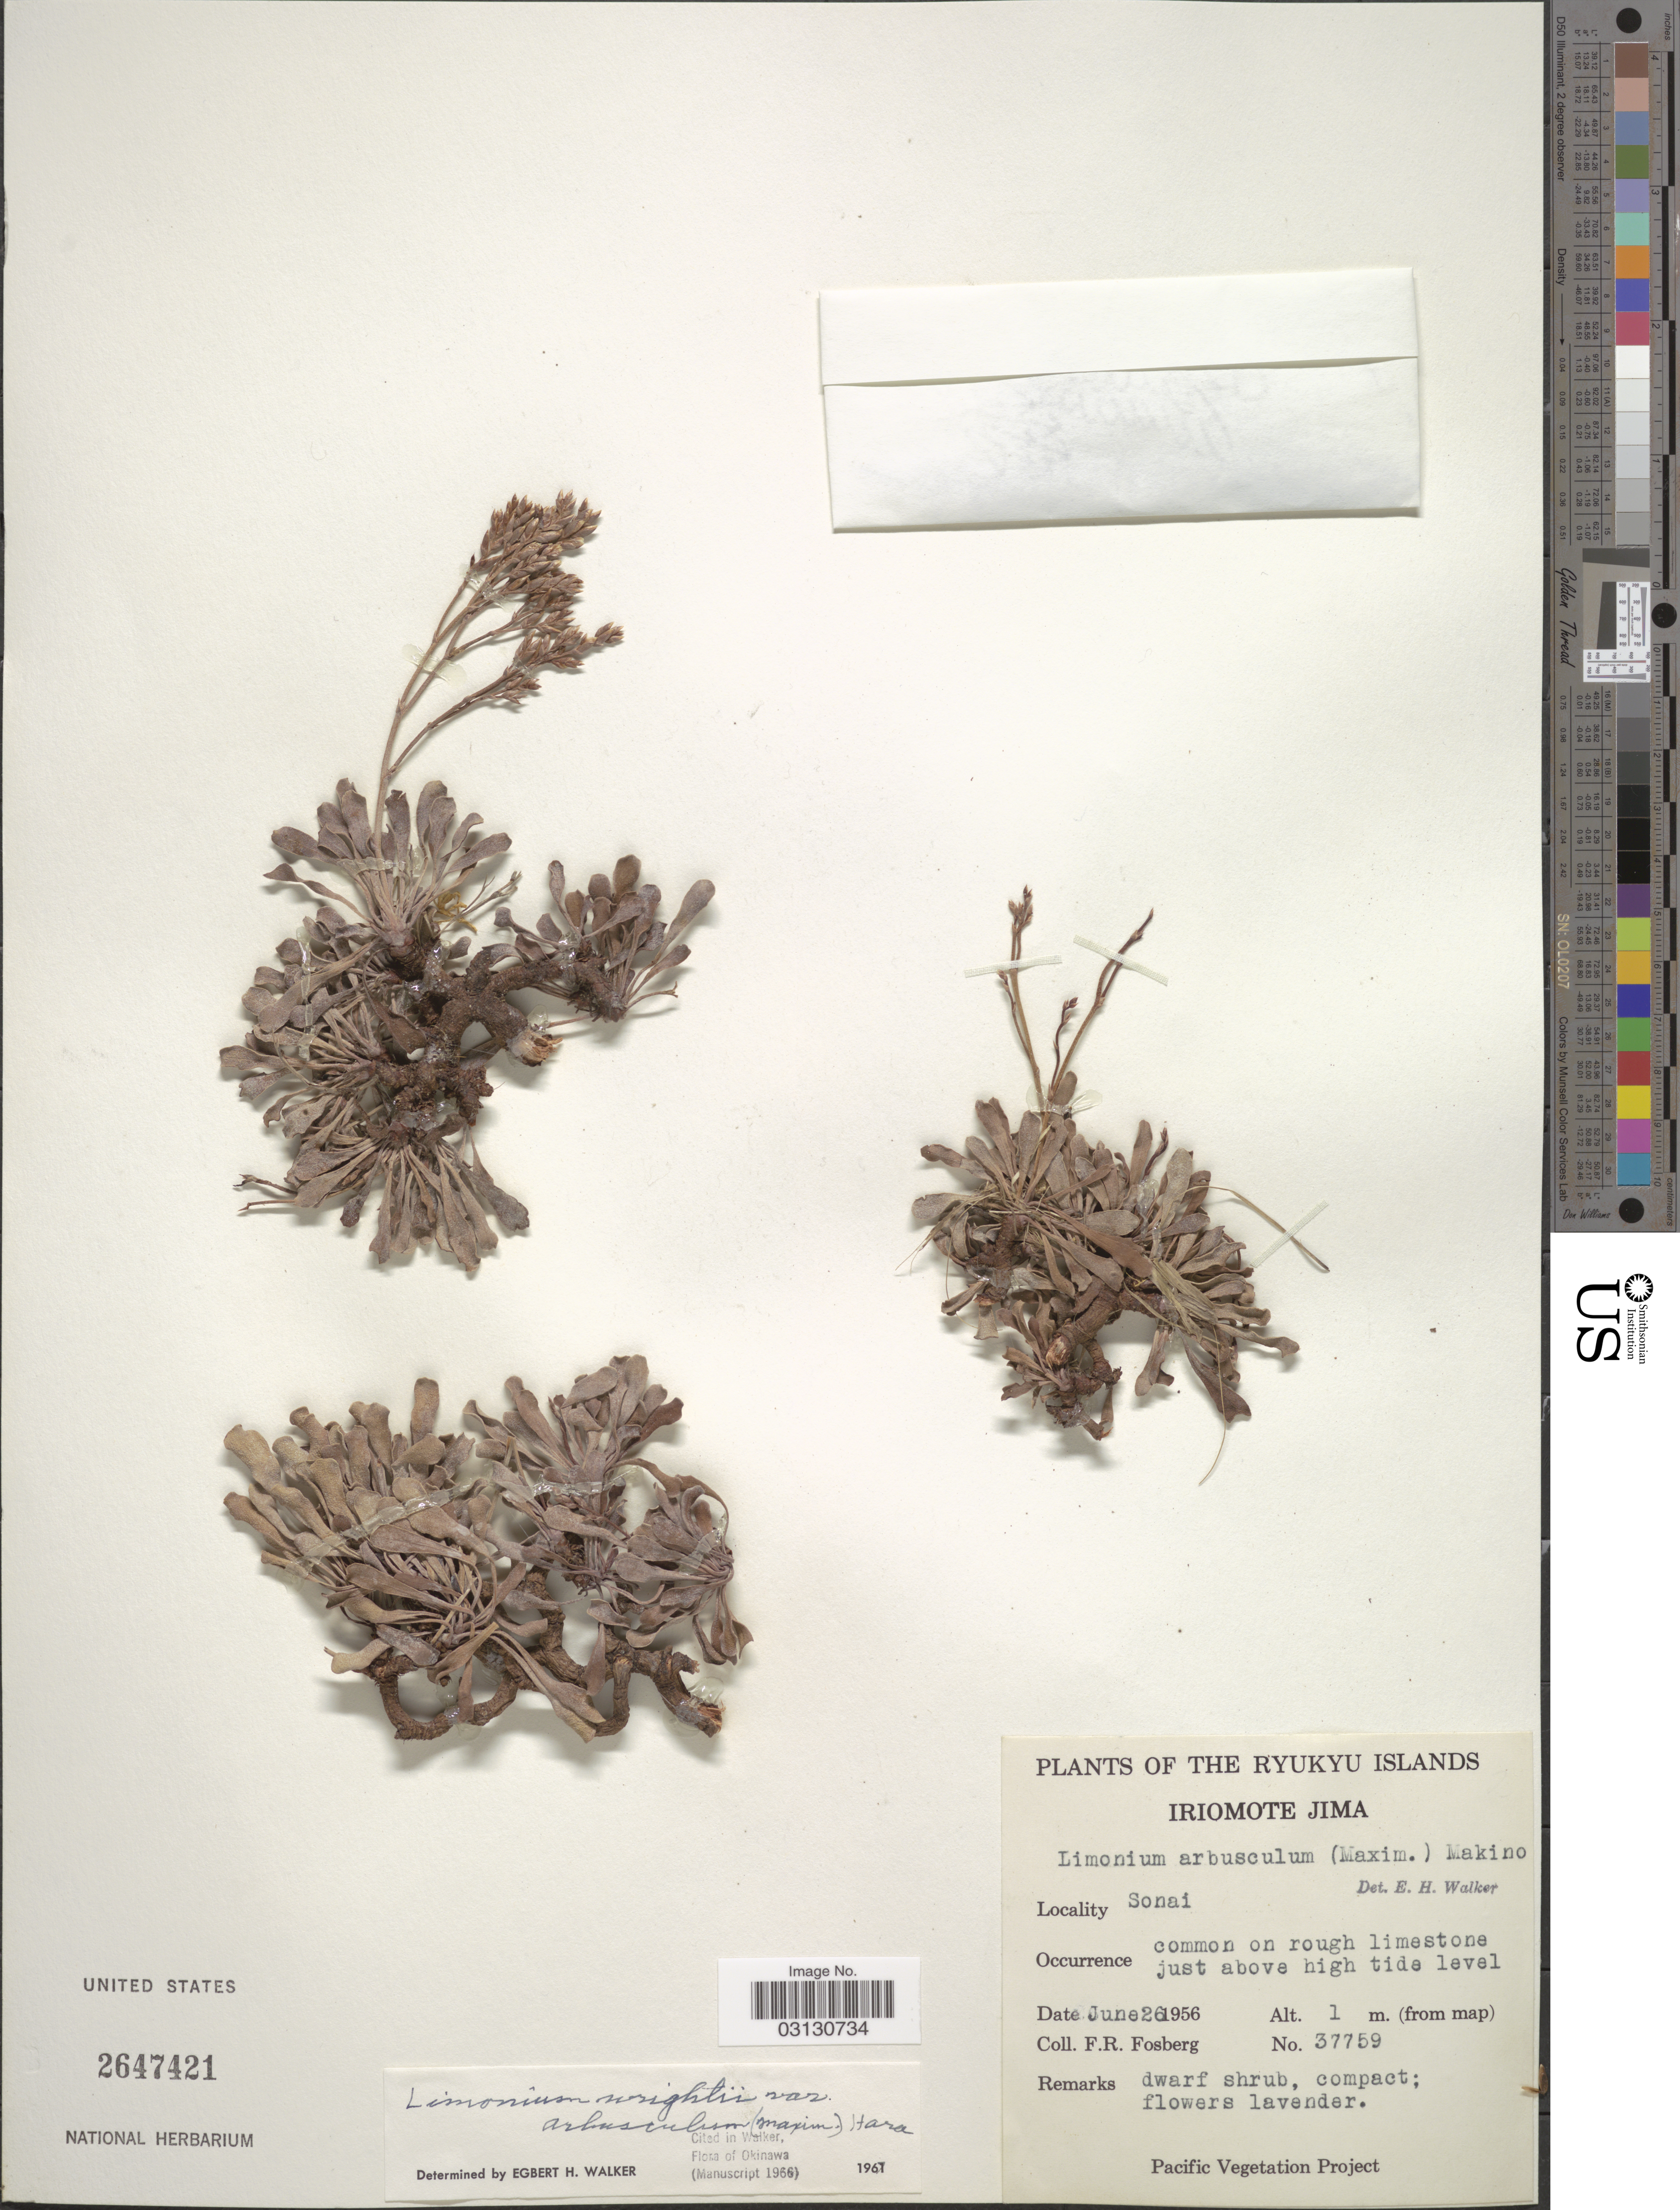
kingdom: Plantae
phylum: Tracheophyta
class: Magnoliopsida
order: Caryophyllales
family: Plumbaginaceae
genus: Limonium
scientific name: Limonium wrightii var. arbusculum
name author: (Maxim.) Hara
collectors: F. R. Fosberg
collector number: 37759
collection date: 1956-06-26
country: Japan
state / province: Okinawa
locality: The Ryukyu Islands, Iriomote Jima, Sonai.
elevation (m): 1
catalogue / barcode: US 2647421